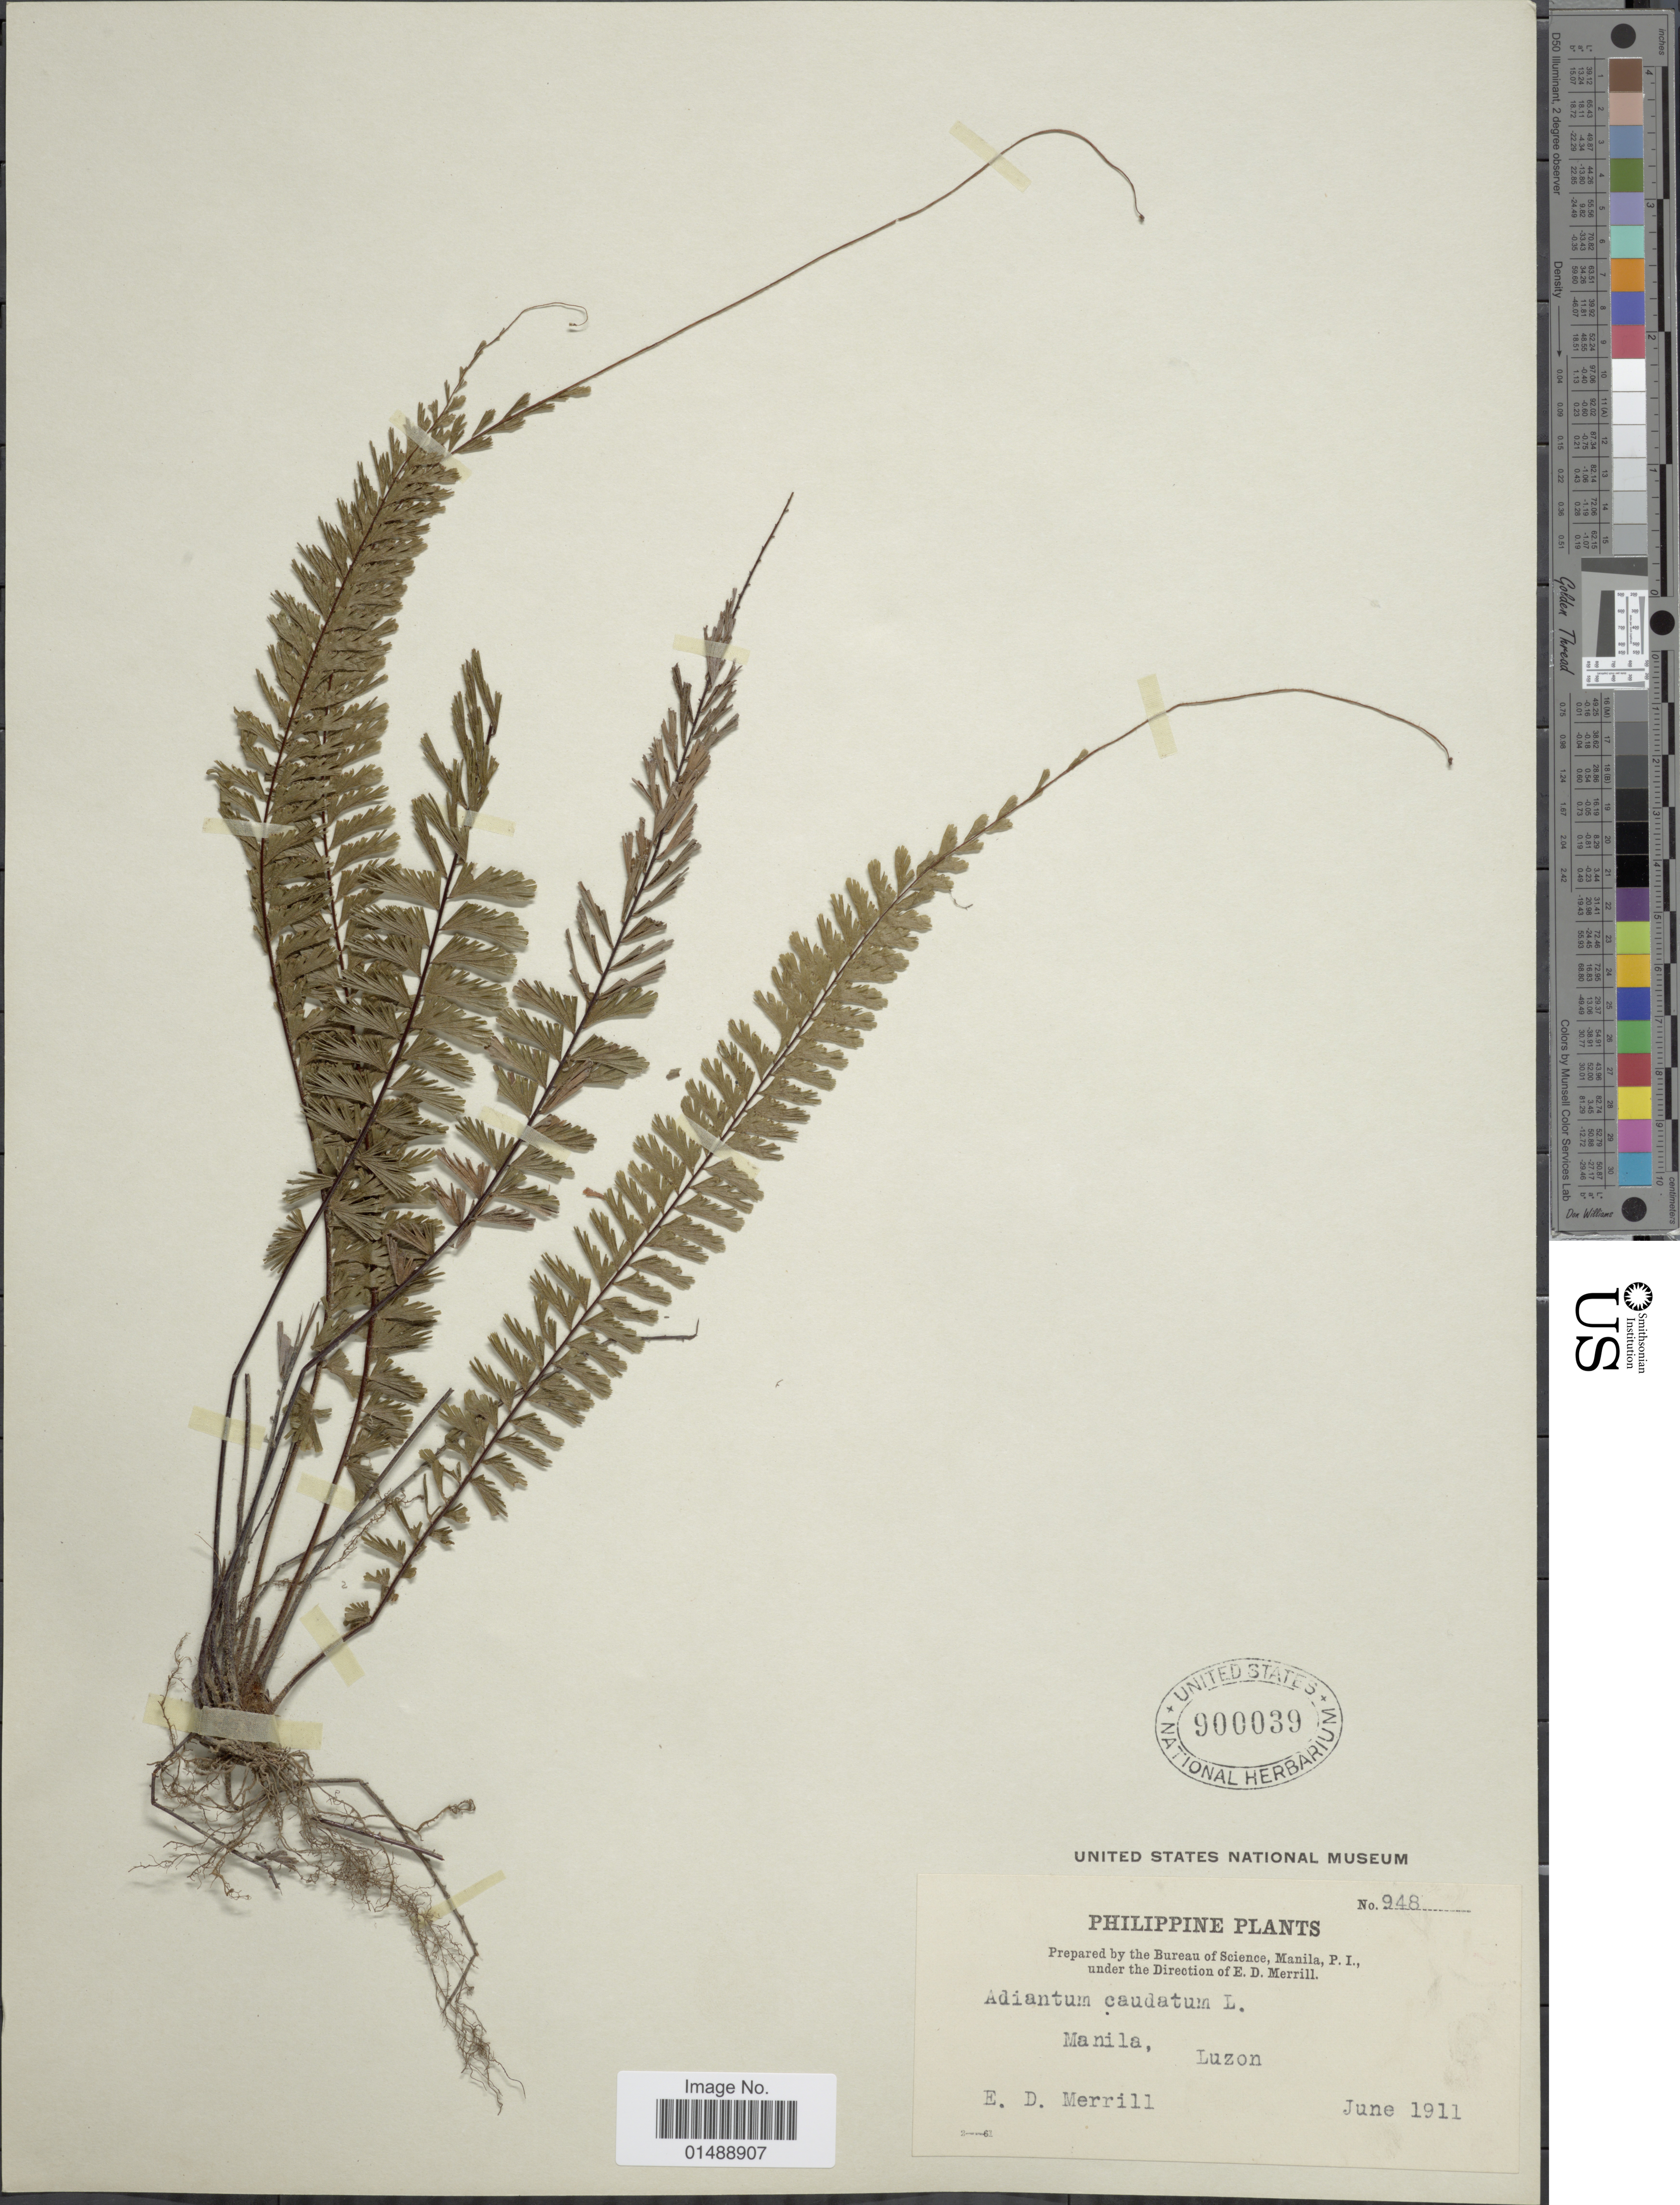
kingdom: Plantae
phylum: Tracheophyta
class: Polypodiopsida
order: Polypodiales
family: Pteridaceae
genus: Adiantum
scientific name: Adiantum caudatum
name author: L.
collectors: E. Merrill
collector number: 948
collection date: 1911-06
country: Philippines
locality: Manila, Luzon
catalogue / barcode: US 900039